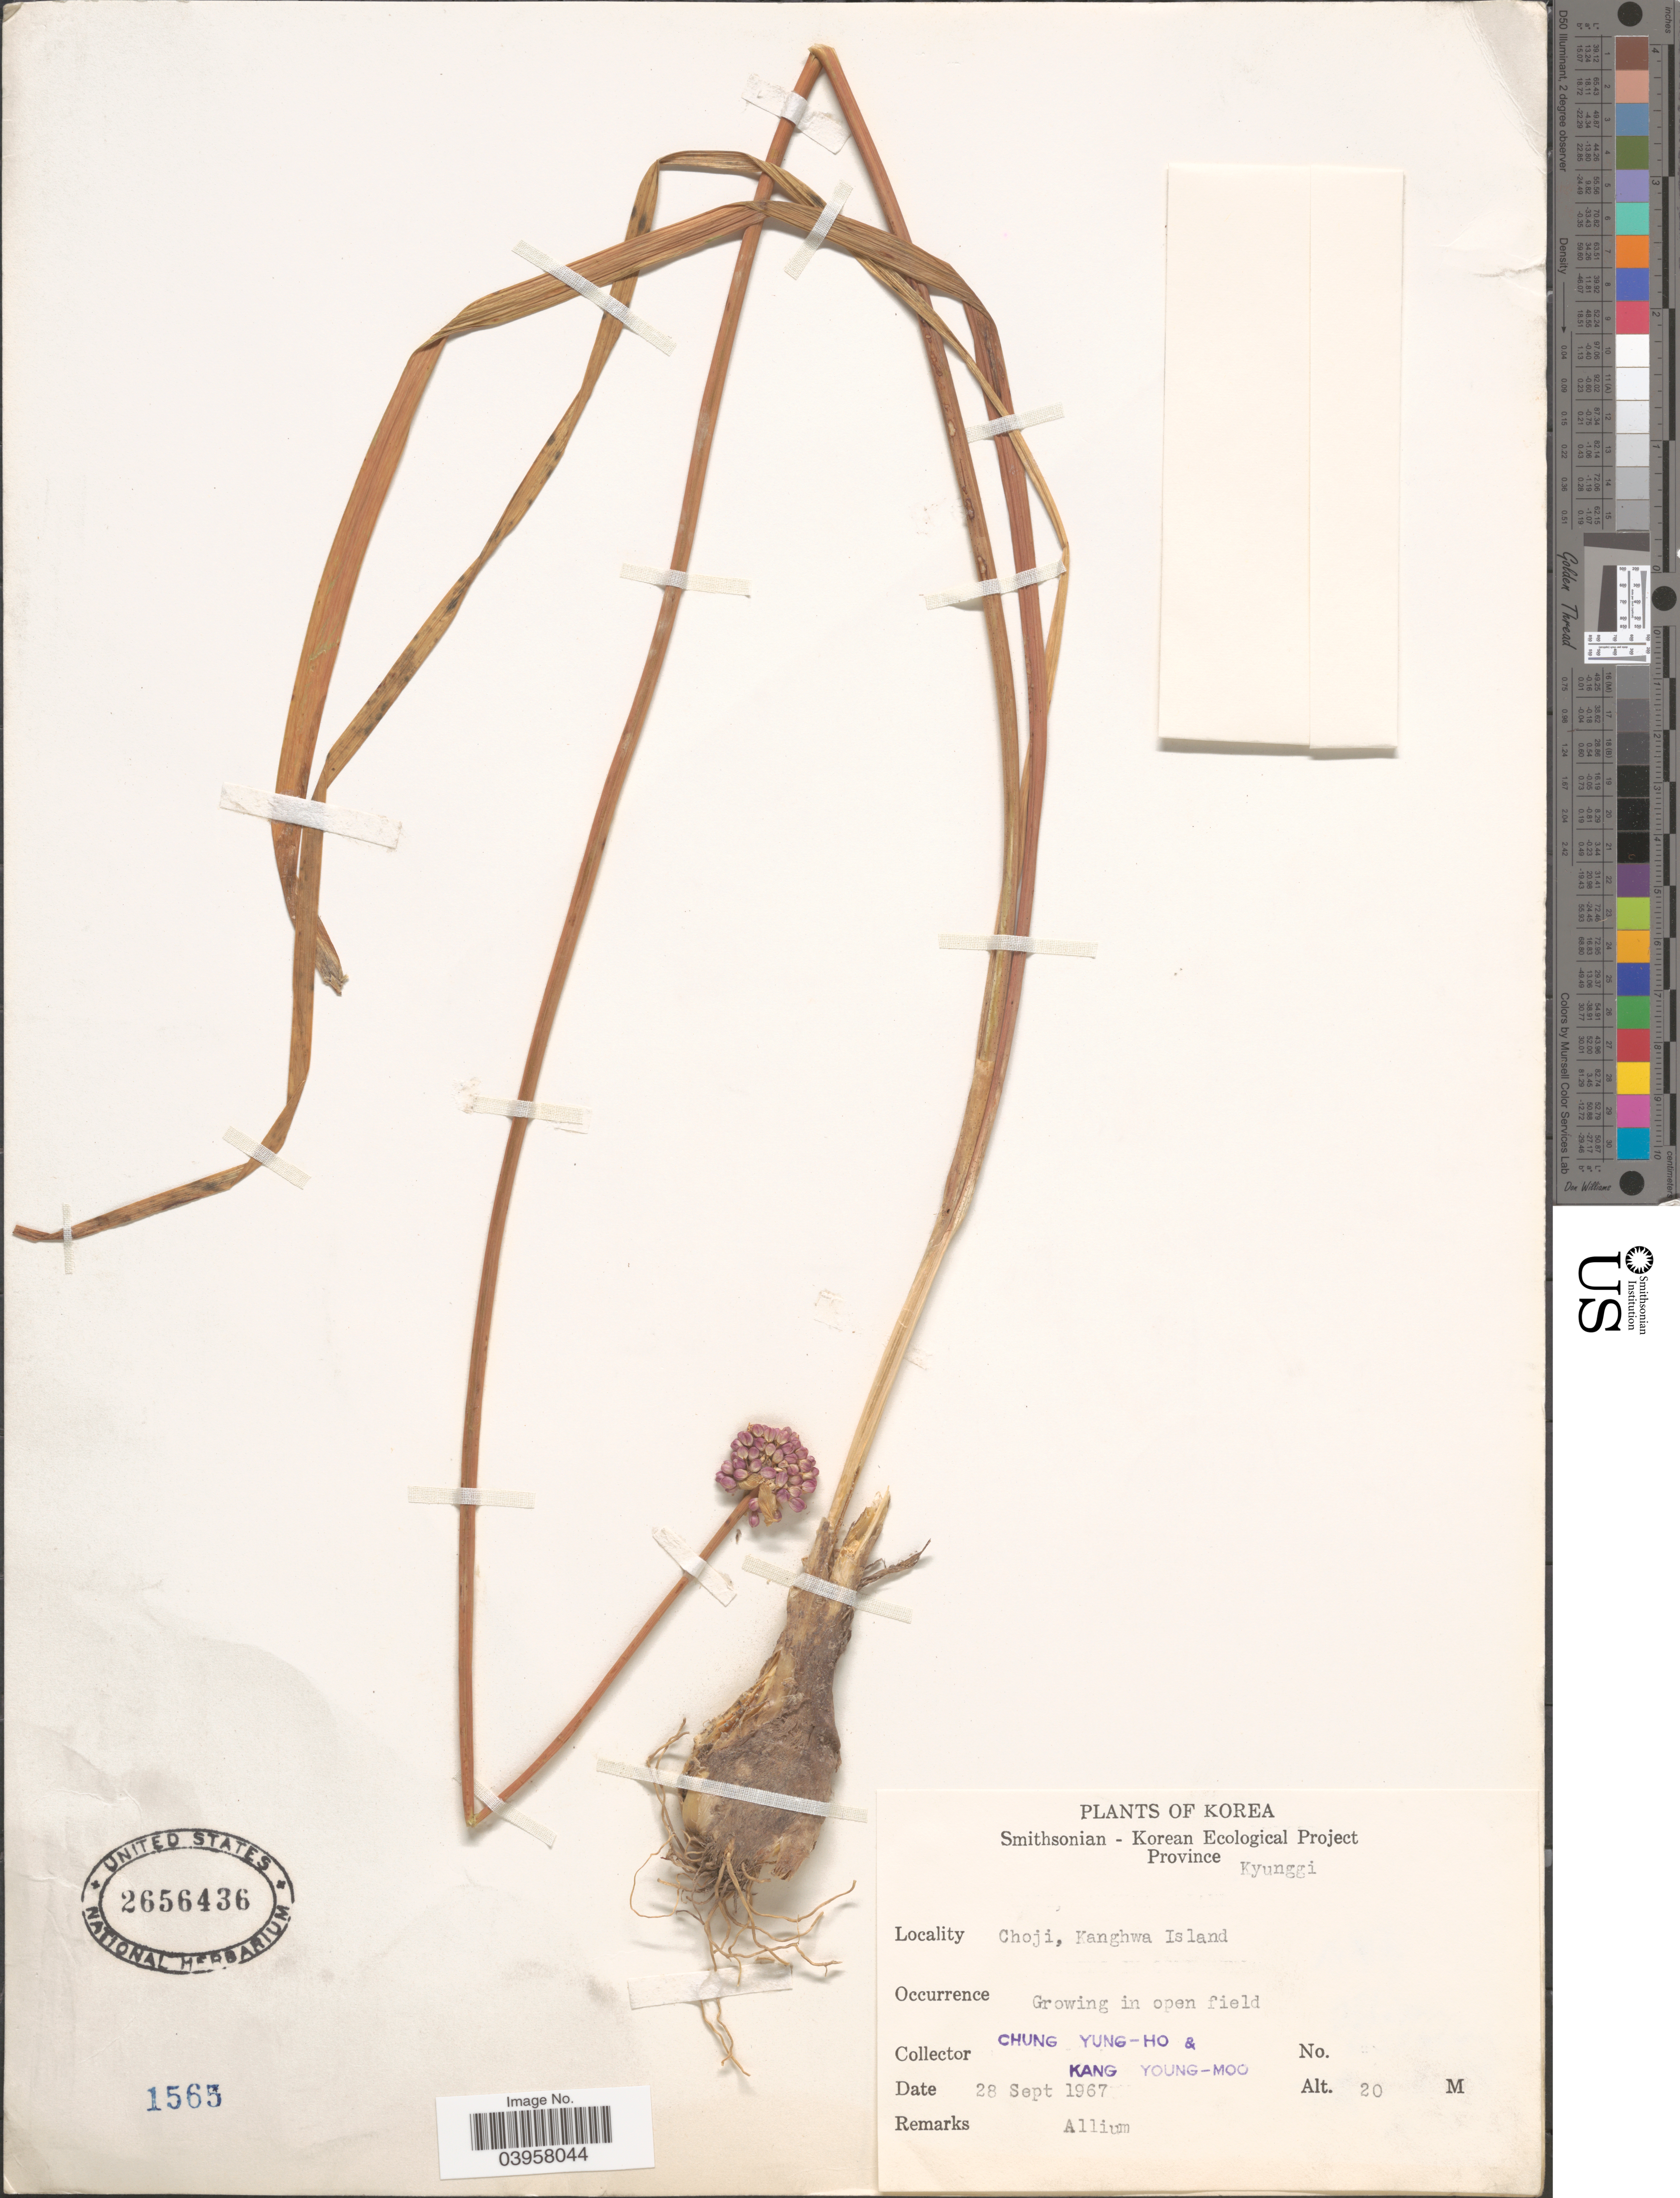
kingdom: Plantae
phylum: Tracheophyta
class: Liliopsida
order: Asparagales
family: Amaryllidaceae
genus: Allium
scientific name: Allium sp.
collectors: C. Yung-Ho & K. Young-Moo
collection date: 1967-09-28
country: South Korea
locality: Korea. Province Kyunggi. Choji, Kanghwa Island.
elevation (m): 20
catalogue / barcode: US 2656436